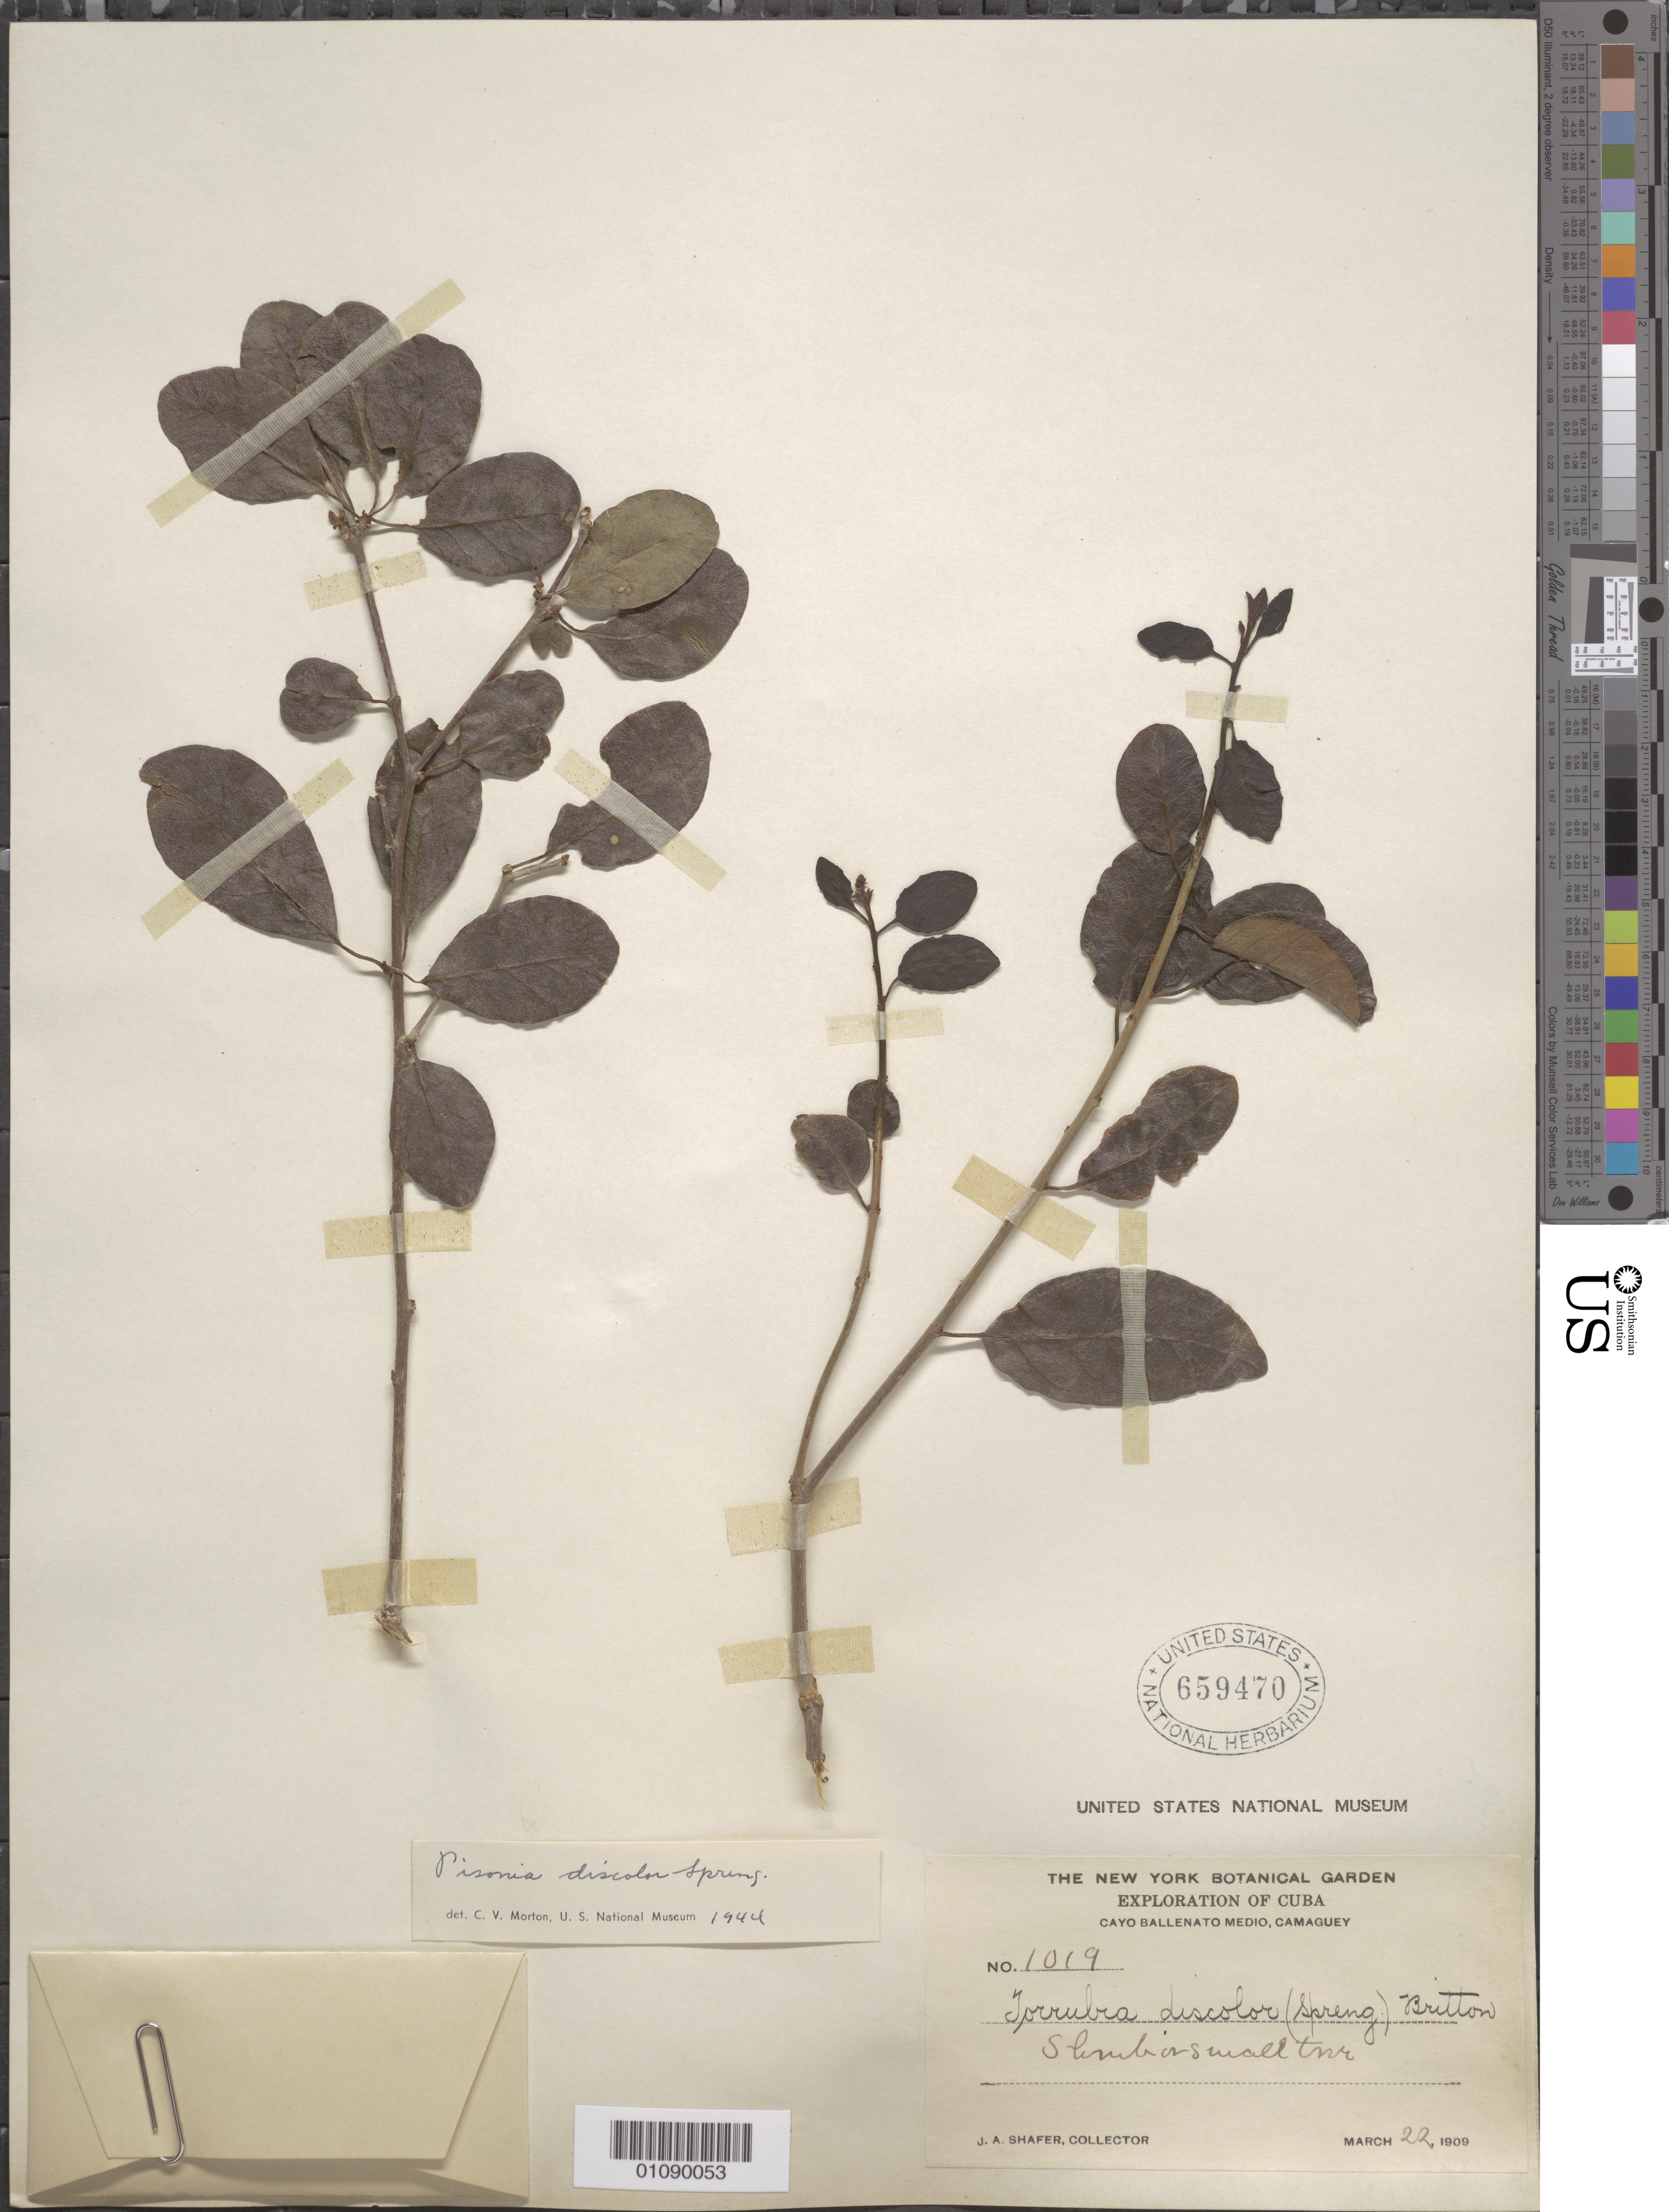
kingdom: Plantae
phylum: Tracheophyta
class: Magnoliopsida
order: Caryophyllales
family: Nyctaginaceae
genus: Guapira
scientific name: Guapira discolor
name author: (Spreng.) Little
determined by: Strong, Mark T., (BOT), Smithsonian Institution - National Museum of Natural History (UNITED STATES)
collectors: J. A. Shafer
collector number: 1019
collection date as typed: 22 Mar 1909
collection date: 1909-03-22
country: Cuba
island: Cuba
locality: Cayo Ballenato Medio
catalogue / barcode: US 659470